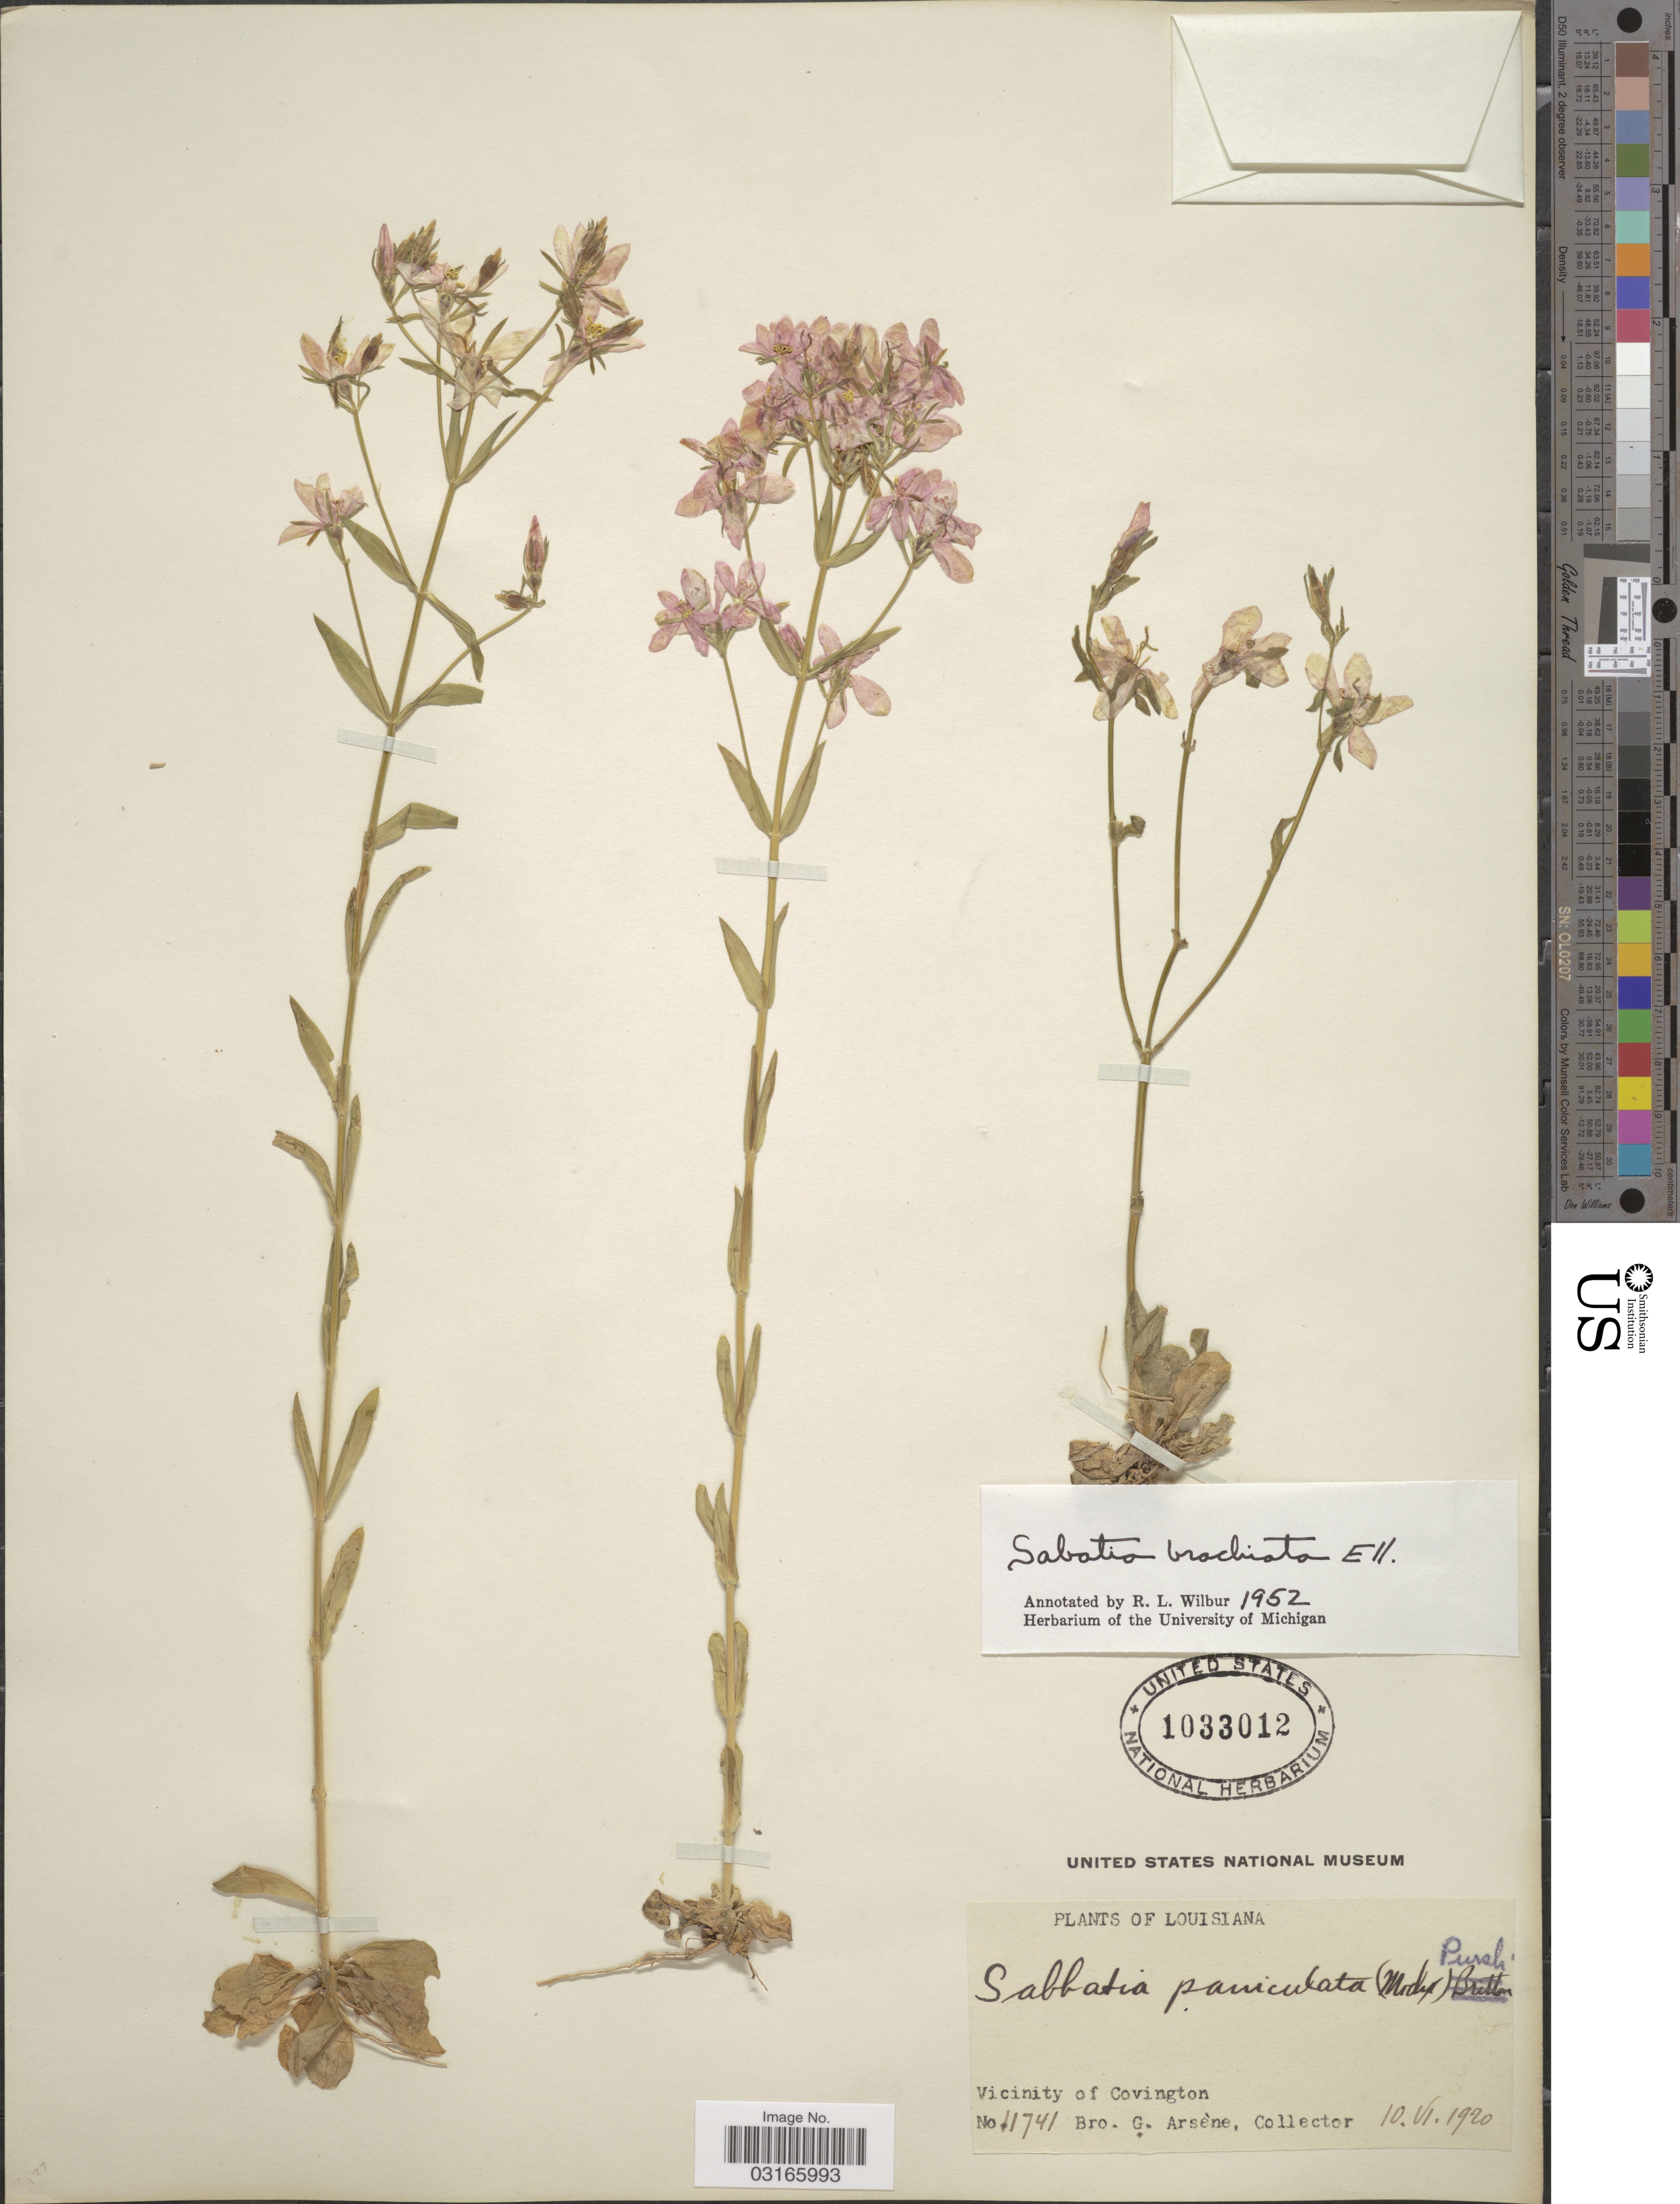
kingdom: Plantae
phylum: Tracheophyta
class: Magnoliopsida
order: Gentianales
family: Gentianaceae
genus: Sabatia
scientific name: Sabatia brachiata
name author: Elliott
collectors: Bro. G. Arsène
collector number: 11741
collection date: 1920-06-10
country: United States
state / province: Louisiana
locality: Vicinity of Covington.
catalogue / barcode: US 1033012